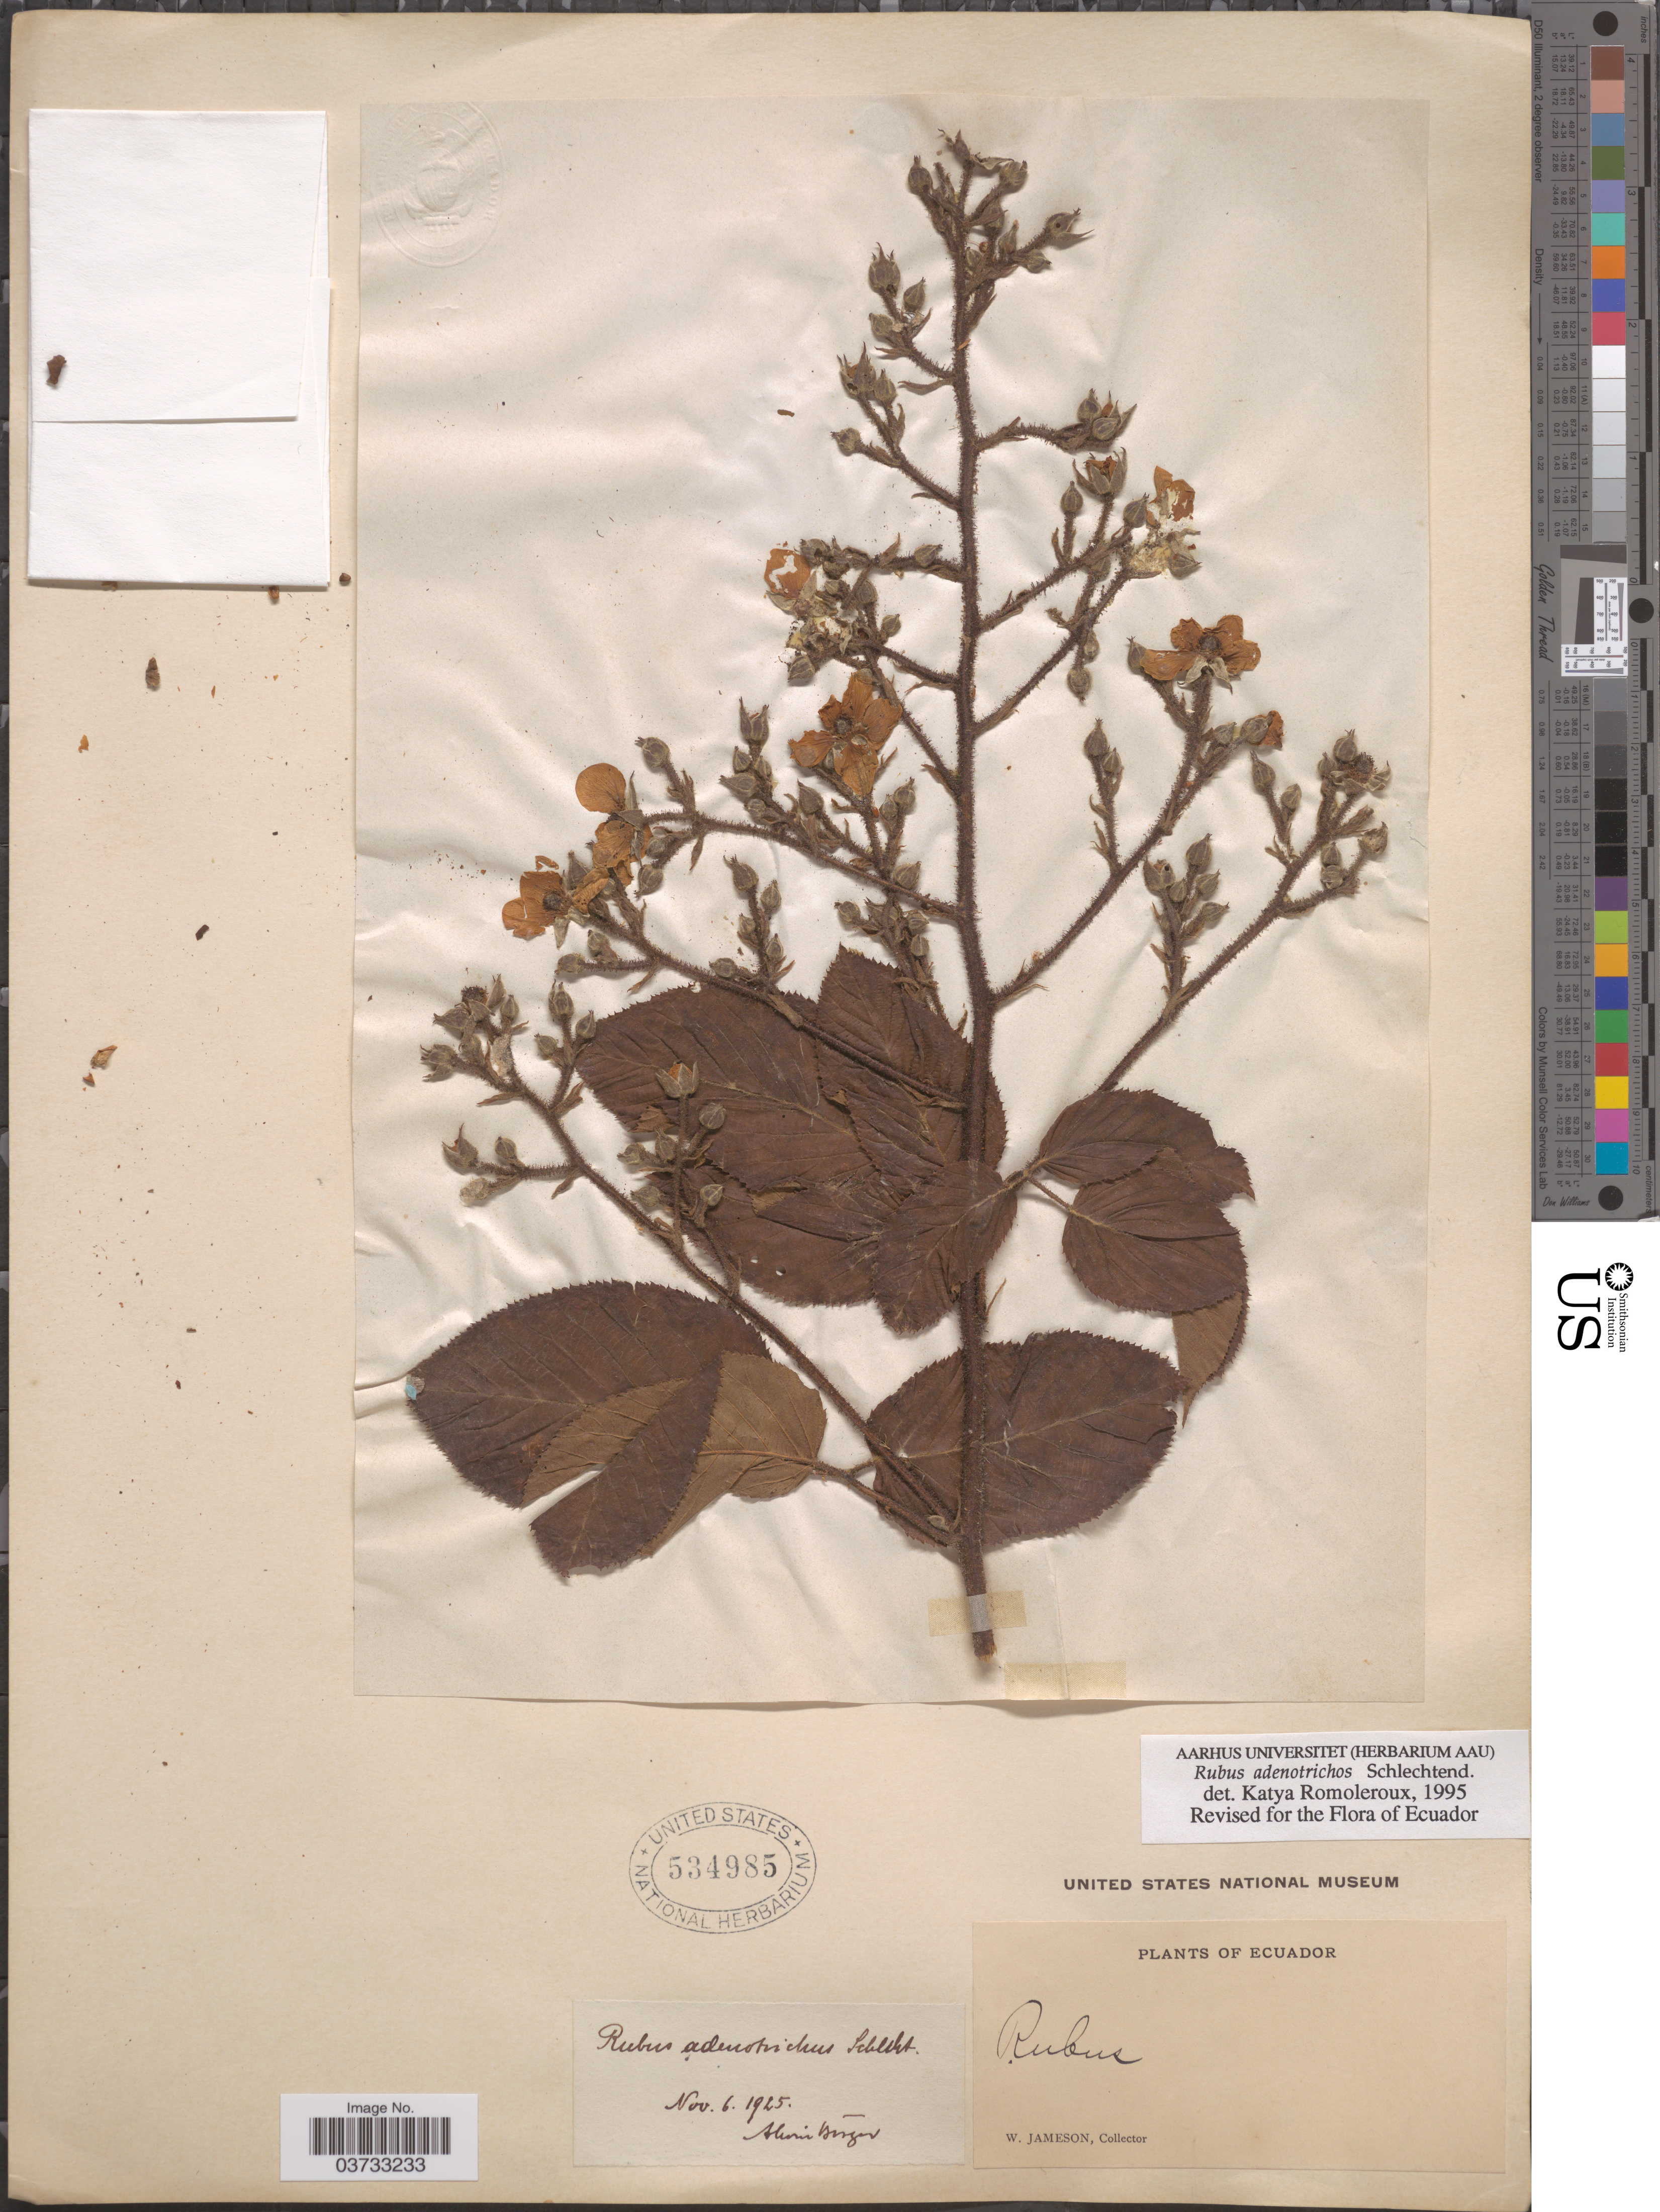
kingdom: Plantae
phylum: Tracheophyta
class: Magnoliopsida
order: Rosales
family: Rosaceae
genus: Rubus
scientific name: Rubus adenotrichos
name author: Schltdl.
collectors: W. Jameson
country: Ecuador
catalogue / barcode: US 534985